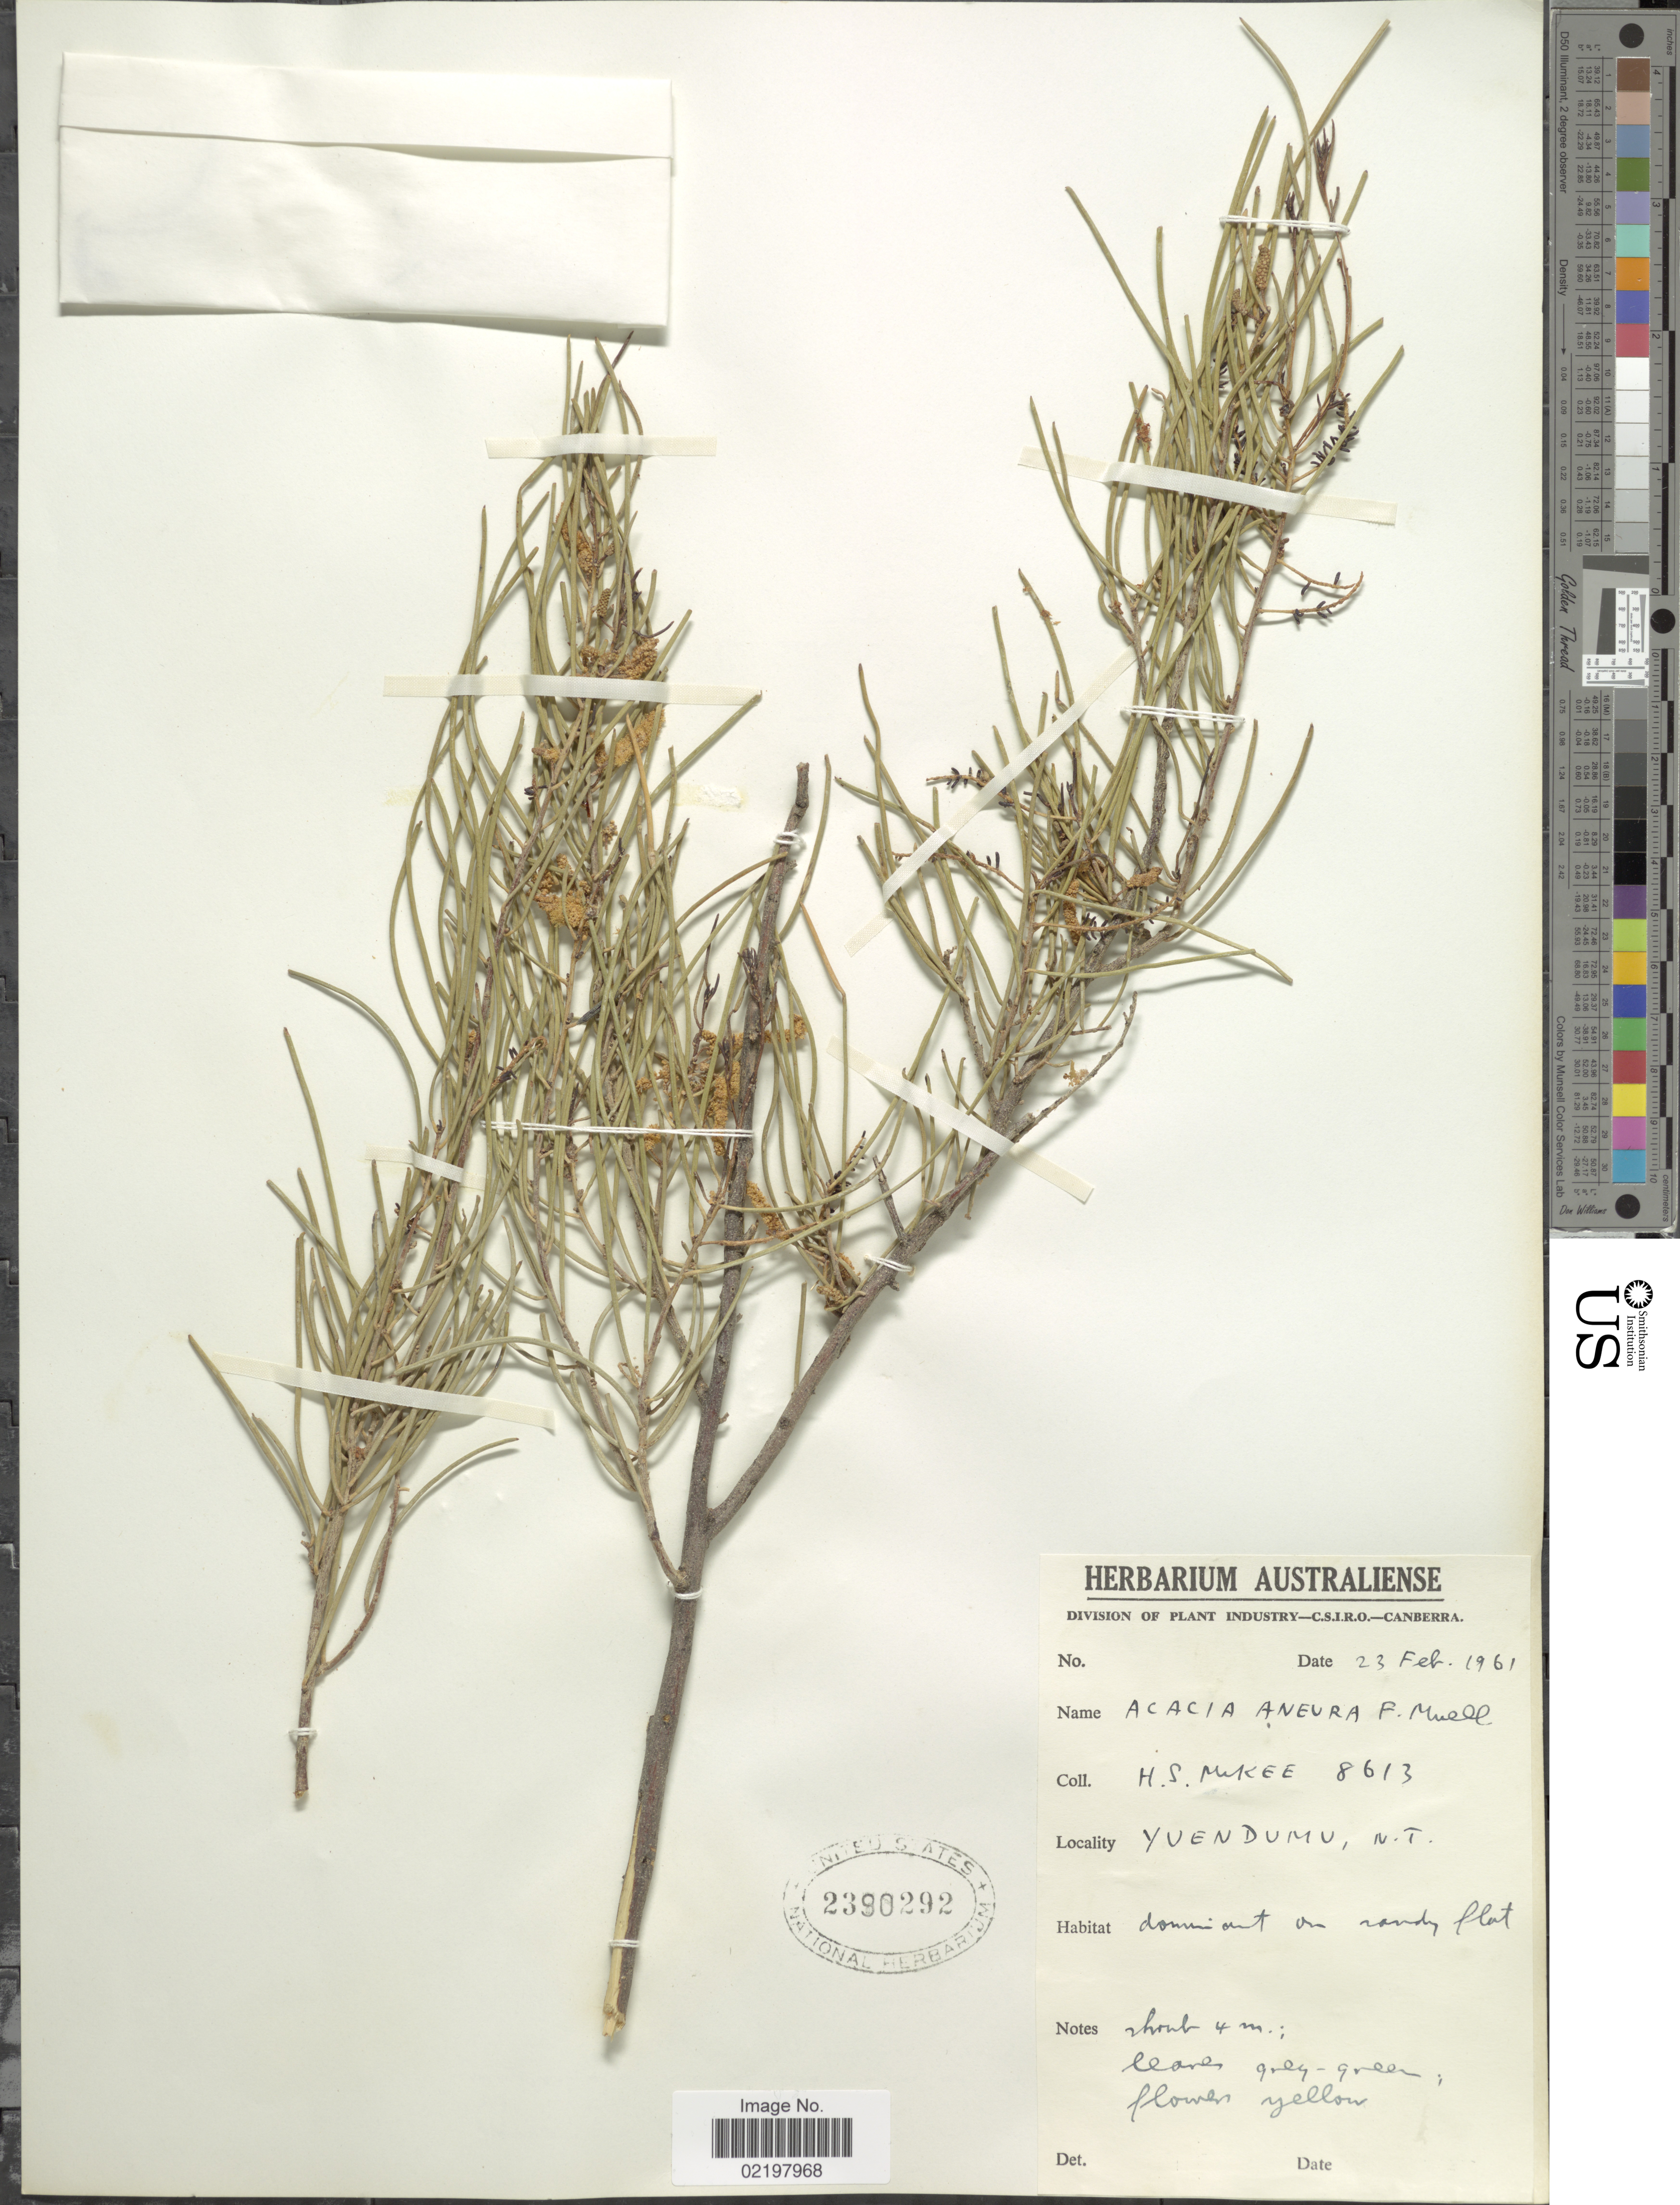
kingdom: Plantae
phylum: Tracheophyta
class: Magnoliopsida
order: Fabales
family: Fabaceae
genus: Acacia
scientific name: Acacia aneura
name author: F. Muell. ex Benth.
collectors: H. S. McKee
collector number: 8613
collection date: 1961-02-23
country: Australia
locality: Yuendumu, N.T.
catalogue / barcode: US 2390292